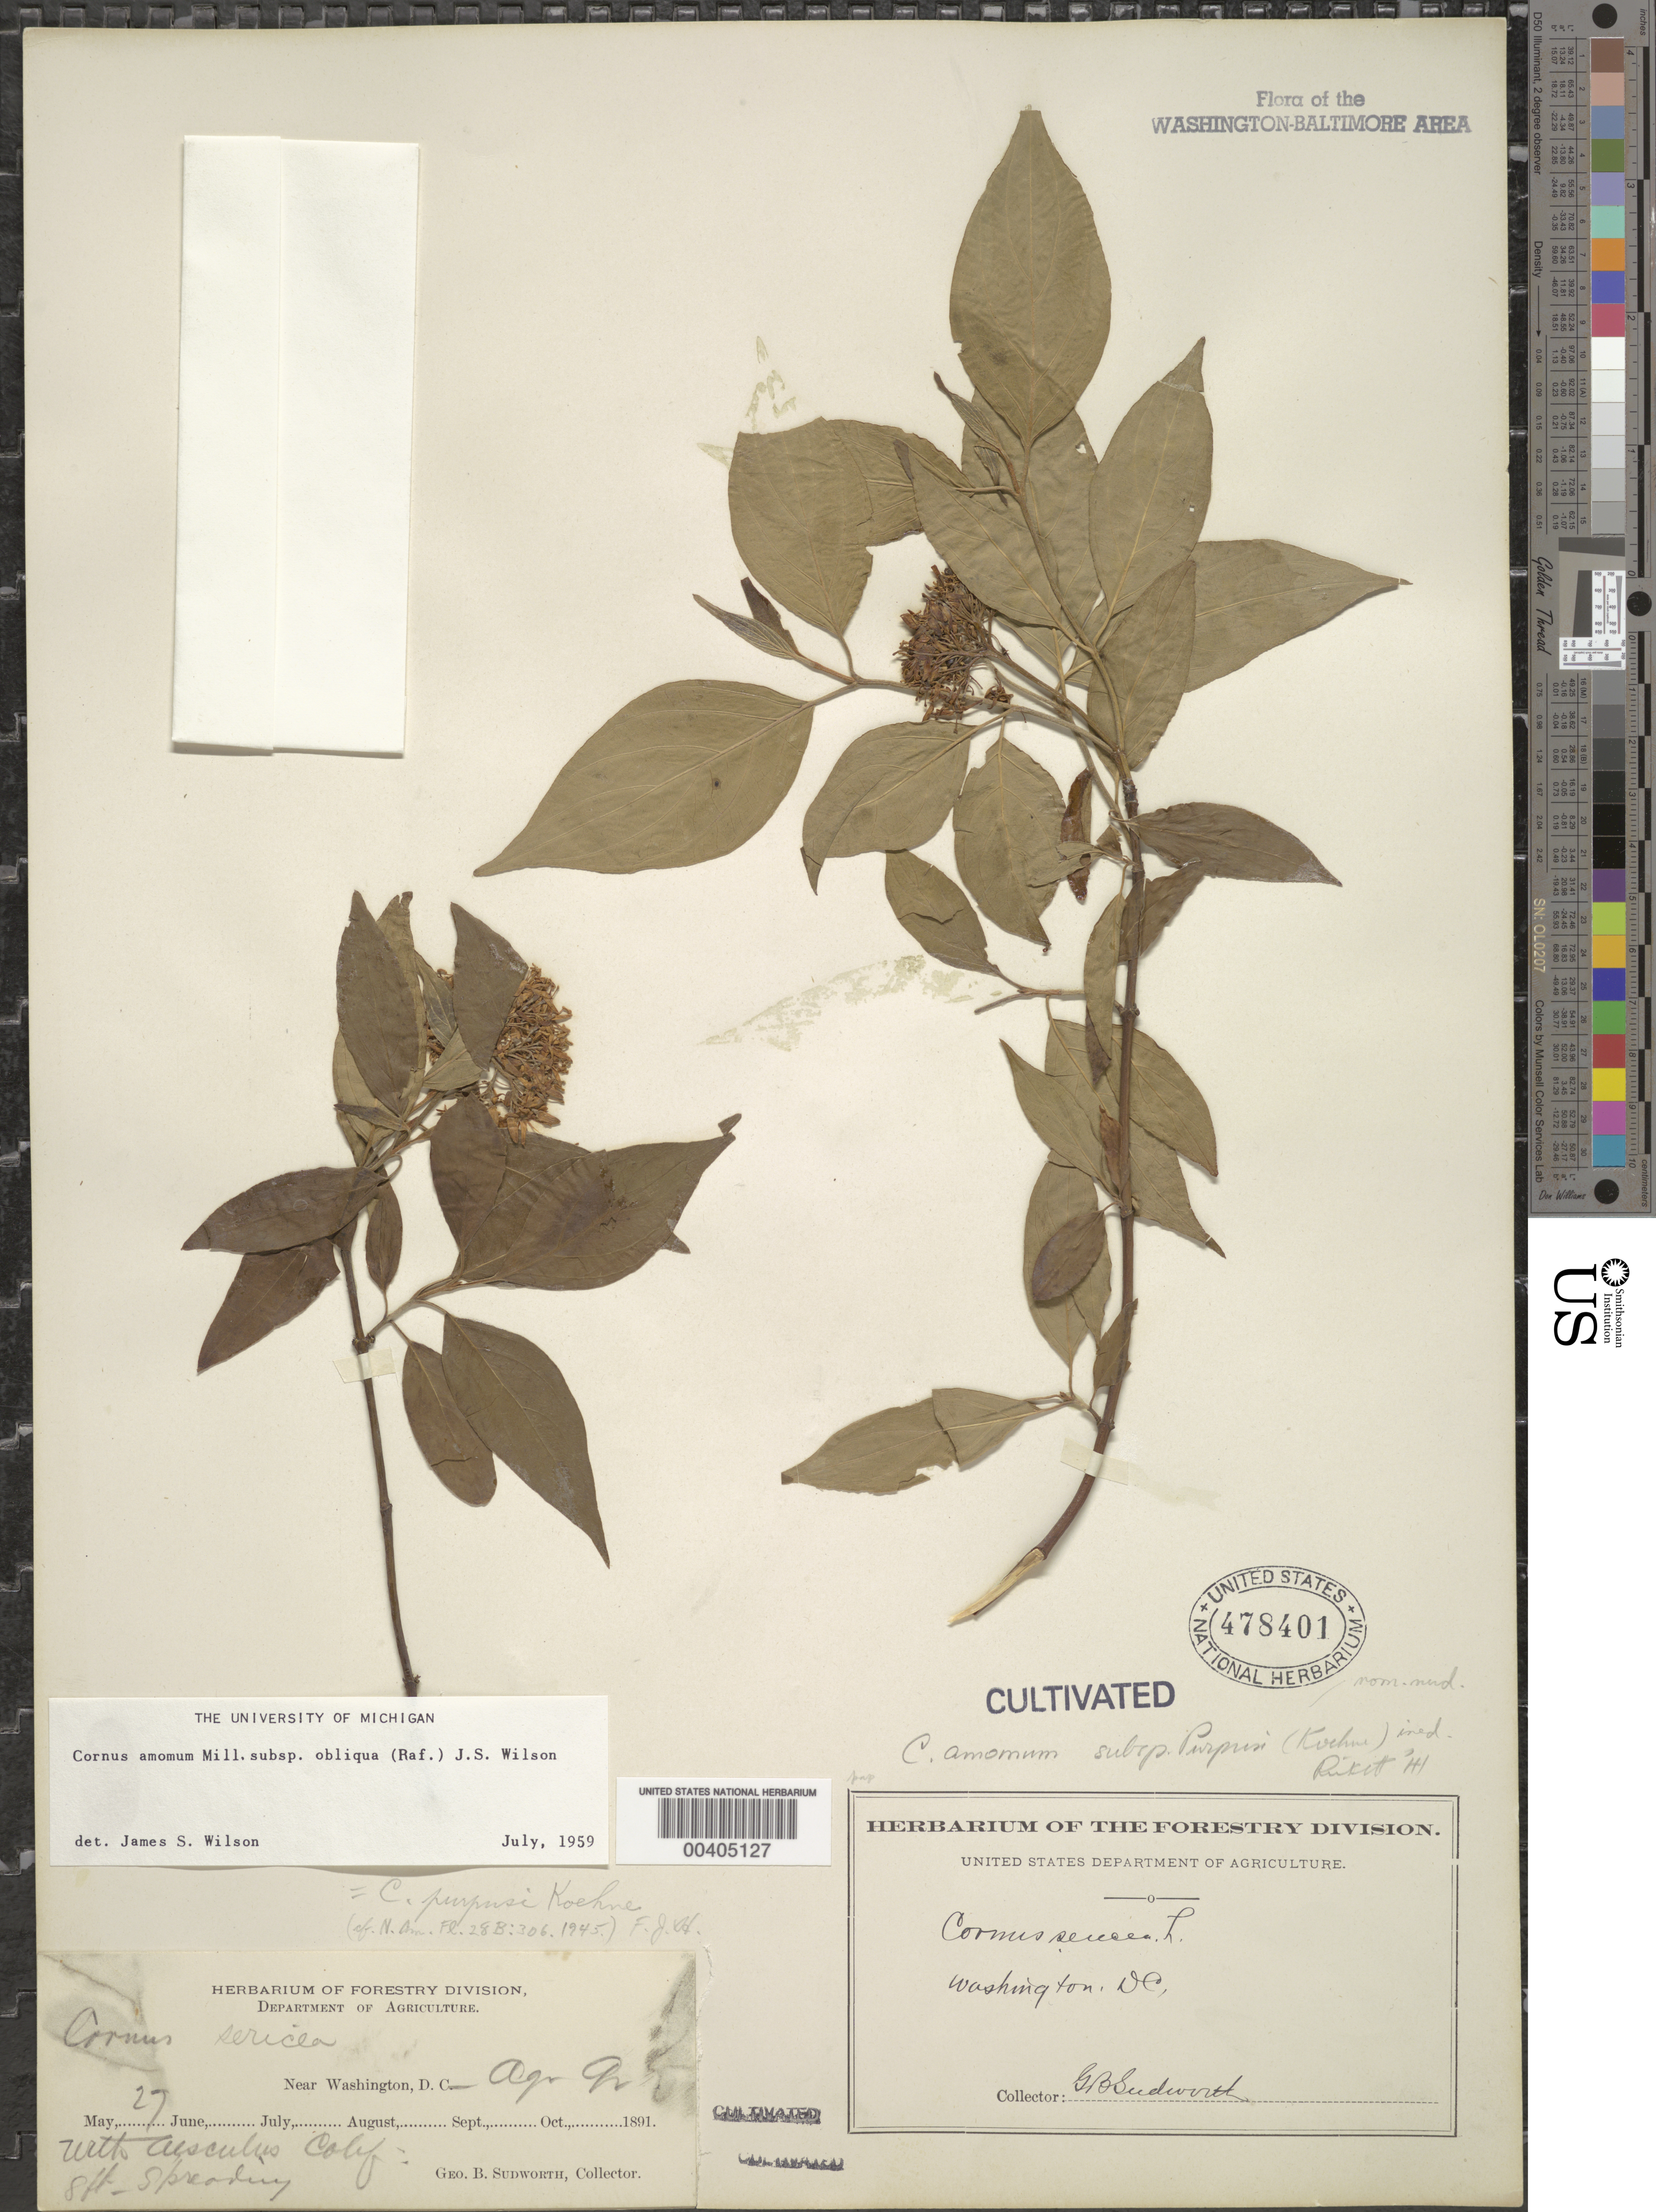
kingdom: Plantae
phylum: Tracheophyta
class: Magnoliopsida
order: Cornales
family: Cornaceae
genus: Cornus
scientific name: Cornus amomum subsp. obliqua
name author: (Raf.) J.S. Wilson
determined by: Wilson, J. S., (MICH), University of Michigan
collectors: G. B. Sudworth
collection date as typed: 27 May 1891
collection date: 1891-05-27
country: United States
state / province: District of Columbia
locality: Agriculture grounds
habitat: With Aesculus californica, 8 ft. spreading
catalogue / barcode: US 478401